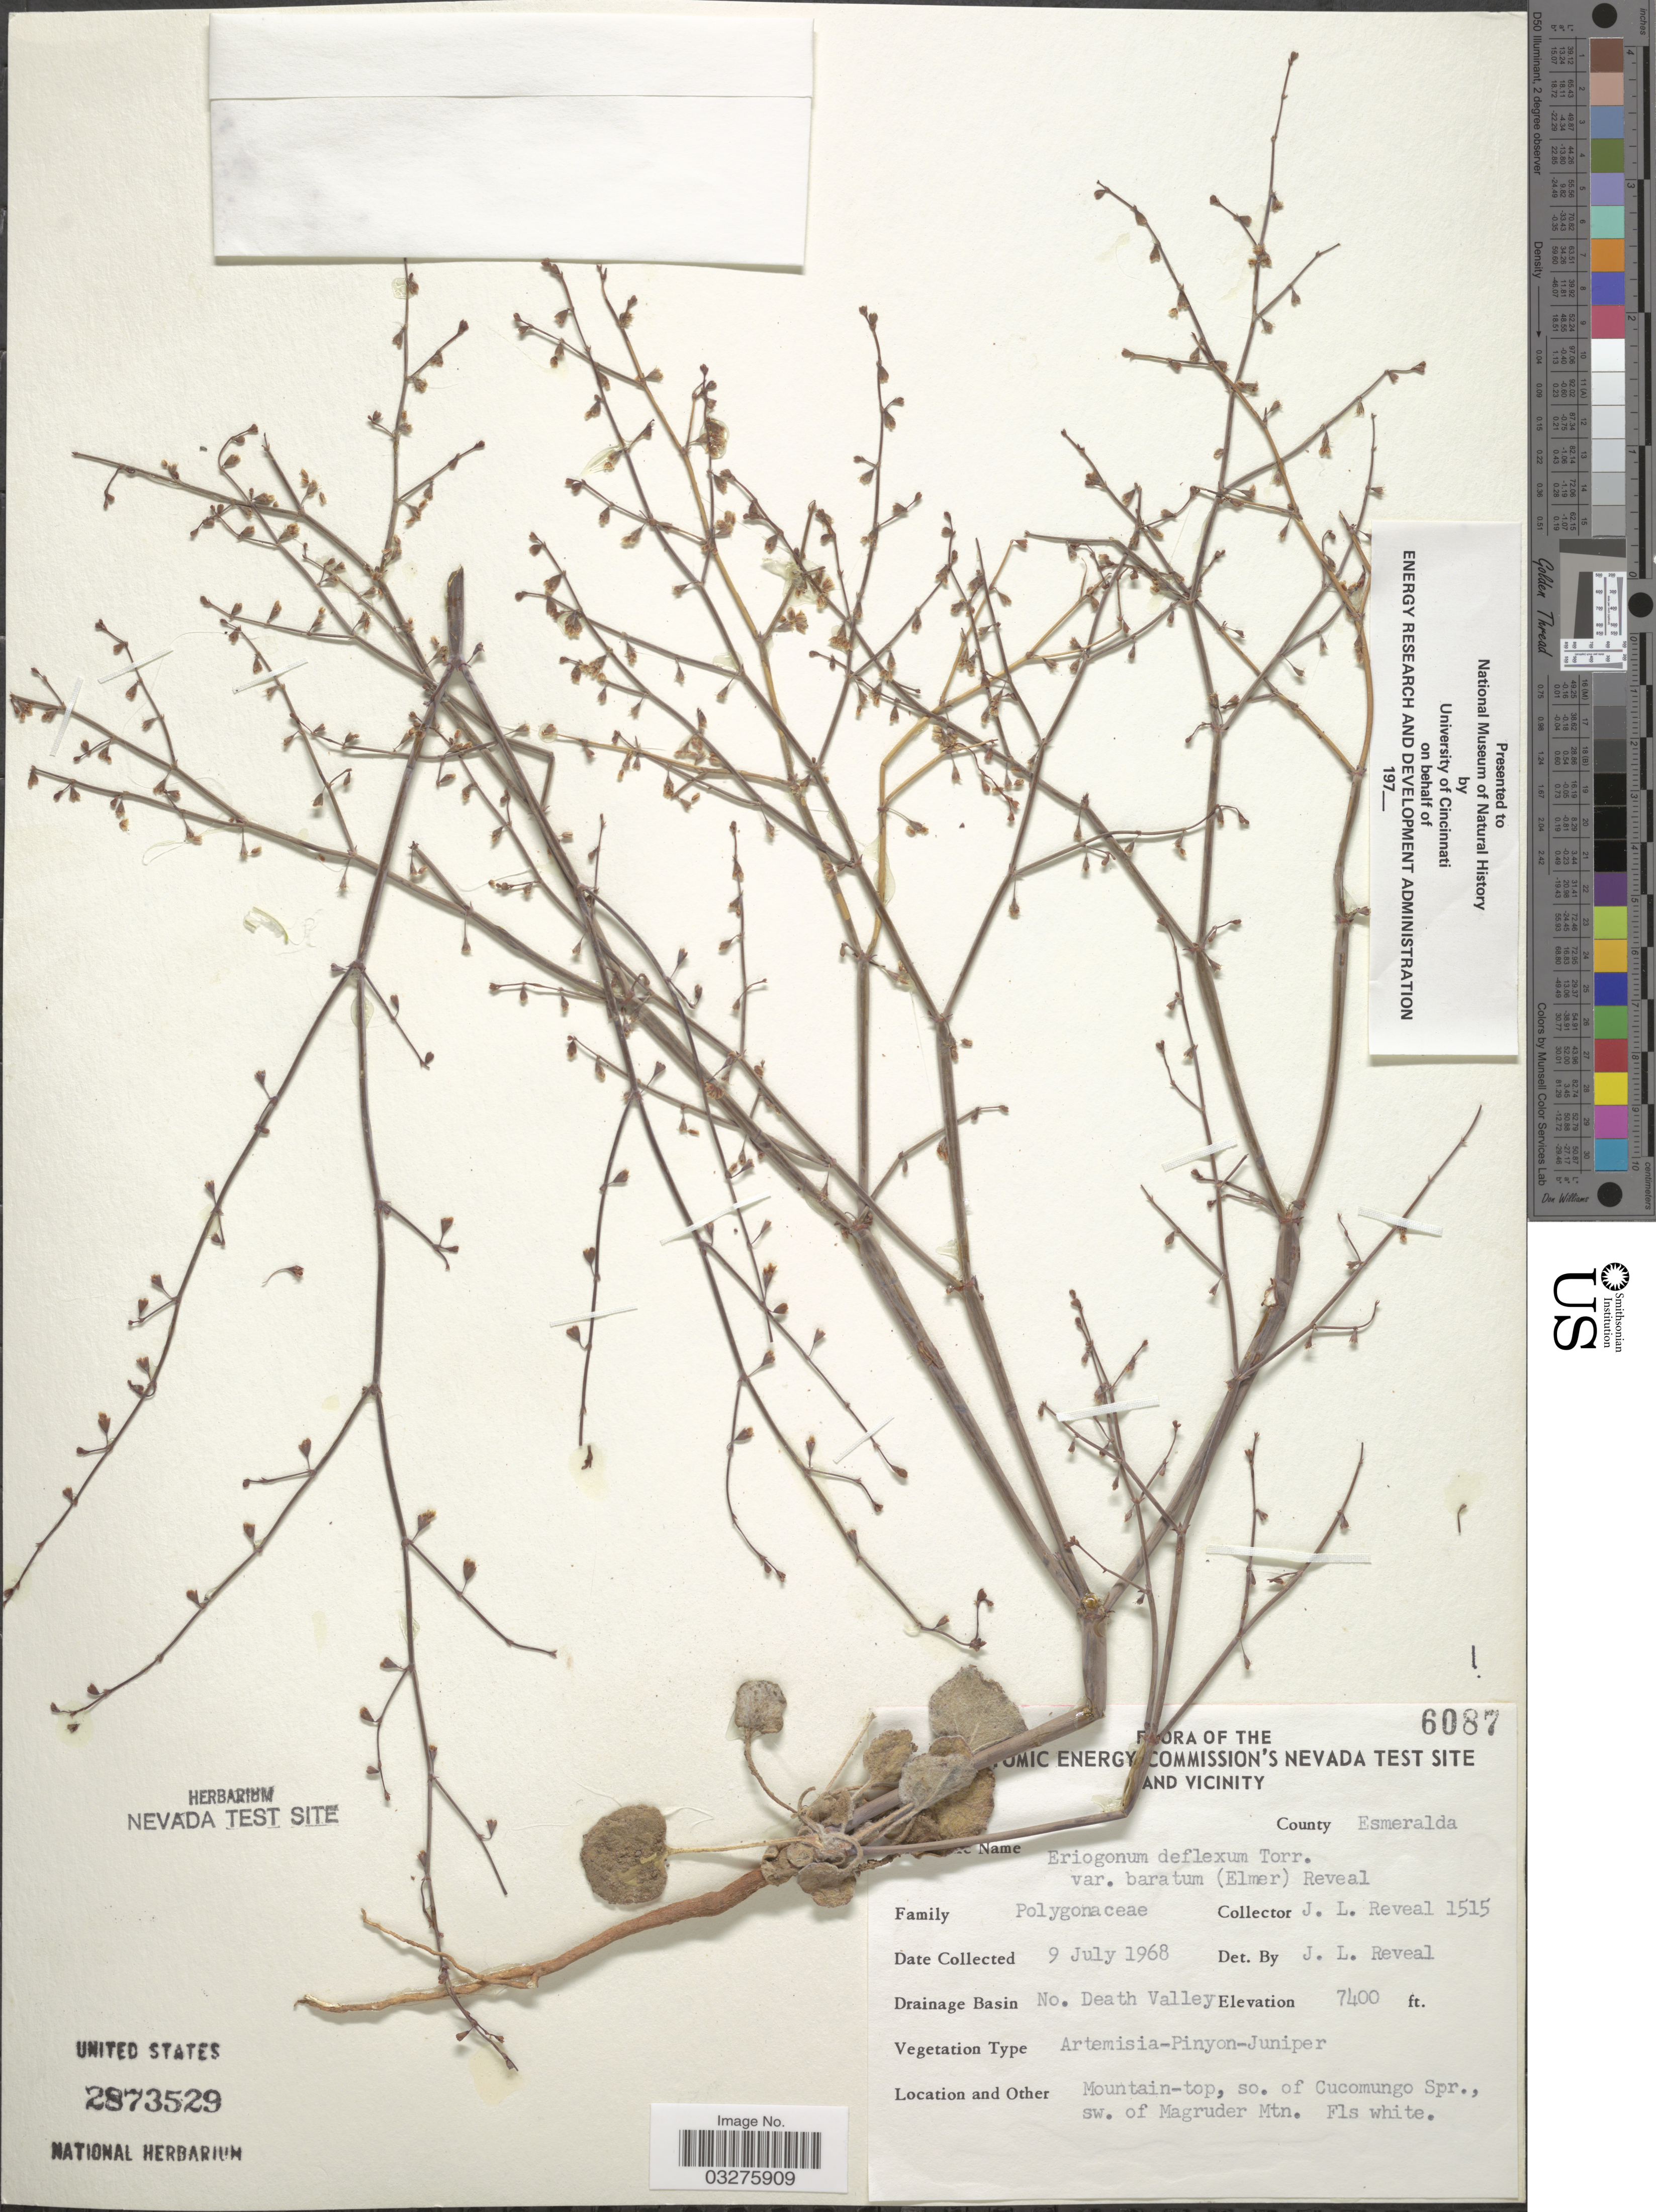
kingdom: Plantae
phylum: Tracheophyta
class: Magnoliopsida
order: Caryophyllales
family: Polygonaceae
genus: Eriogonum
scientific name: Eriogonum deflexum var. baratum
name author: (Elmer) Reveal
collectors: J. L. Reveal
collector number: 1515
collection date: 1968-07-09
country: United States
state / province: Nevada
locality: The USA Atomic Energy Commission's Nevada Test Site and vicinity. County Esmeralda. Drainage Basin No. Death Valley. Mountain-top, so. of Cucomungo Spr., sw. of Magruder Mtn.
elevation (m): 2256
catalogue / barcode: US 2873529